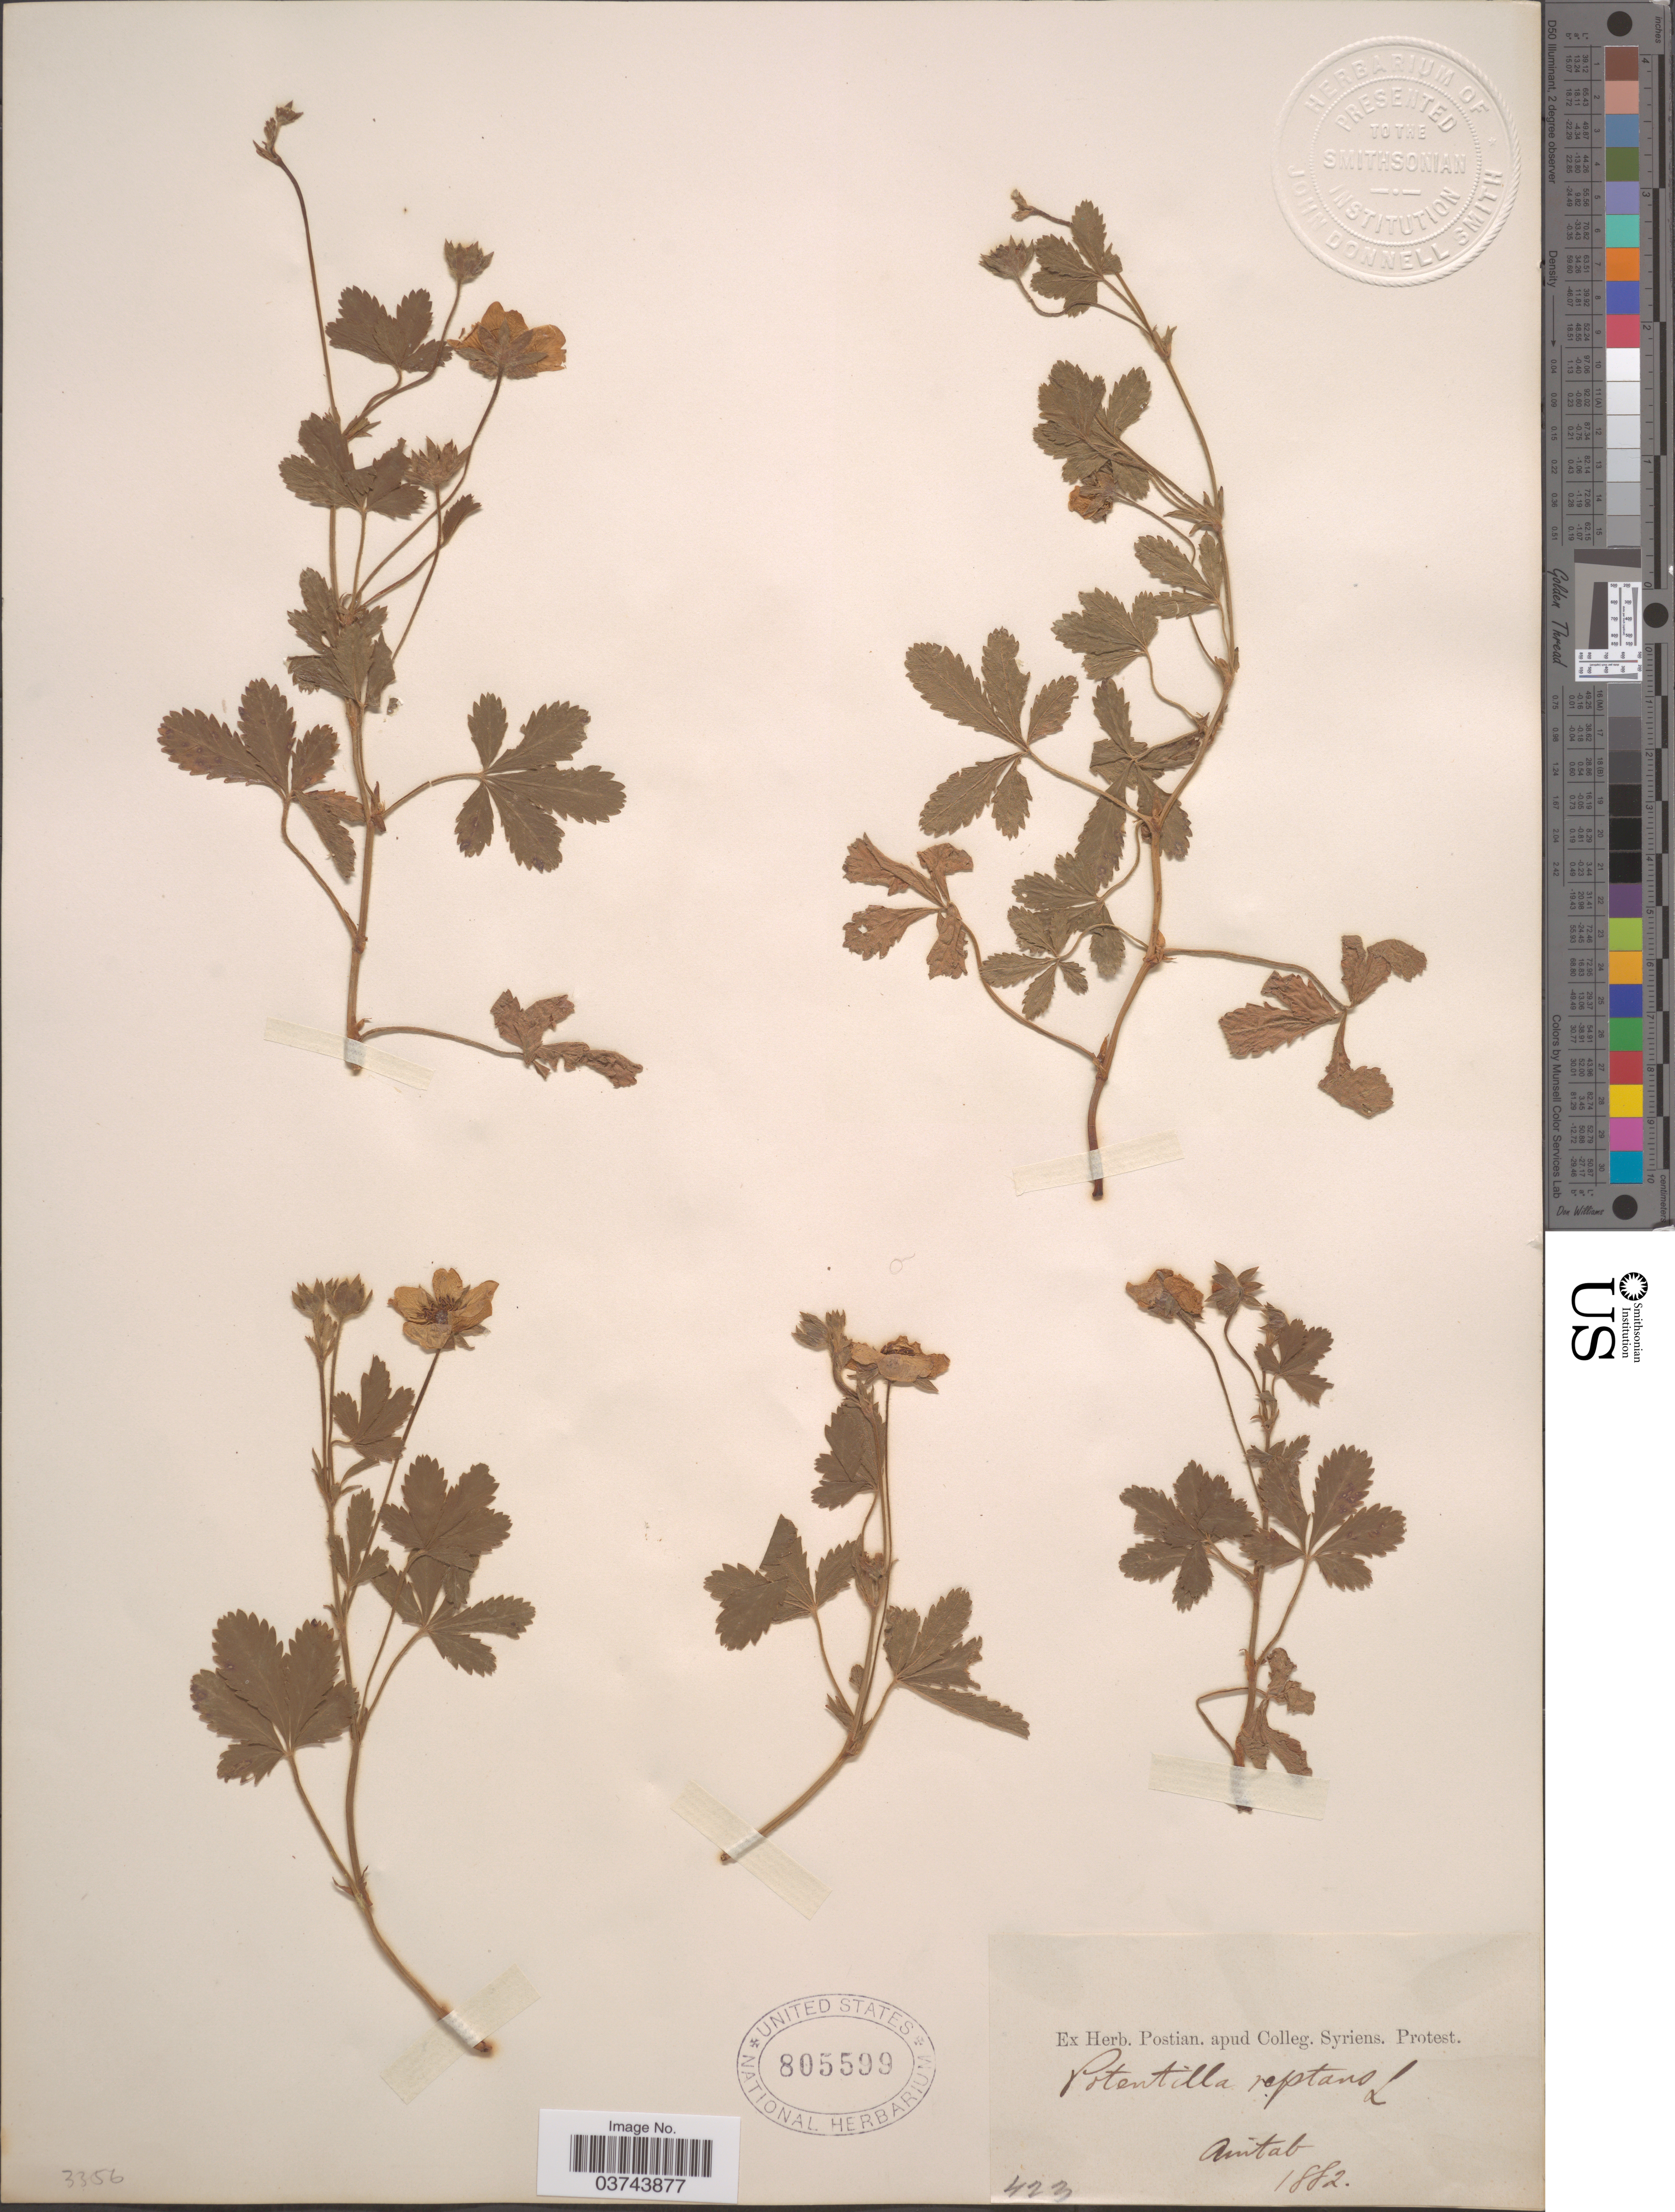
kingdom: Plantae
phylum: Tracheophyta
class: Magnoliopsida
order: Rosales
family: Rosaceae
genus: Potentilla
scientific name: Potentilla recta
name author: L.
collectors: ex herb. Postian. apud Colleg. Syriens. Protest. USE "Fannie P. A. Shepard" (10308853) AS PRIMARY COLLECTOR INSTEAD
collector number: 423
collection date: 1882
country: Turkey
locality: Aintab.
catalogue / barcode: US 805599